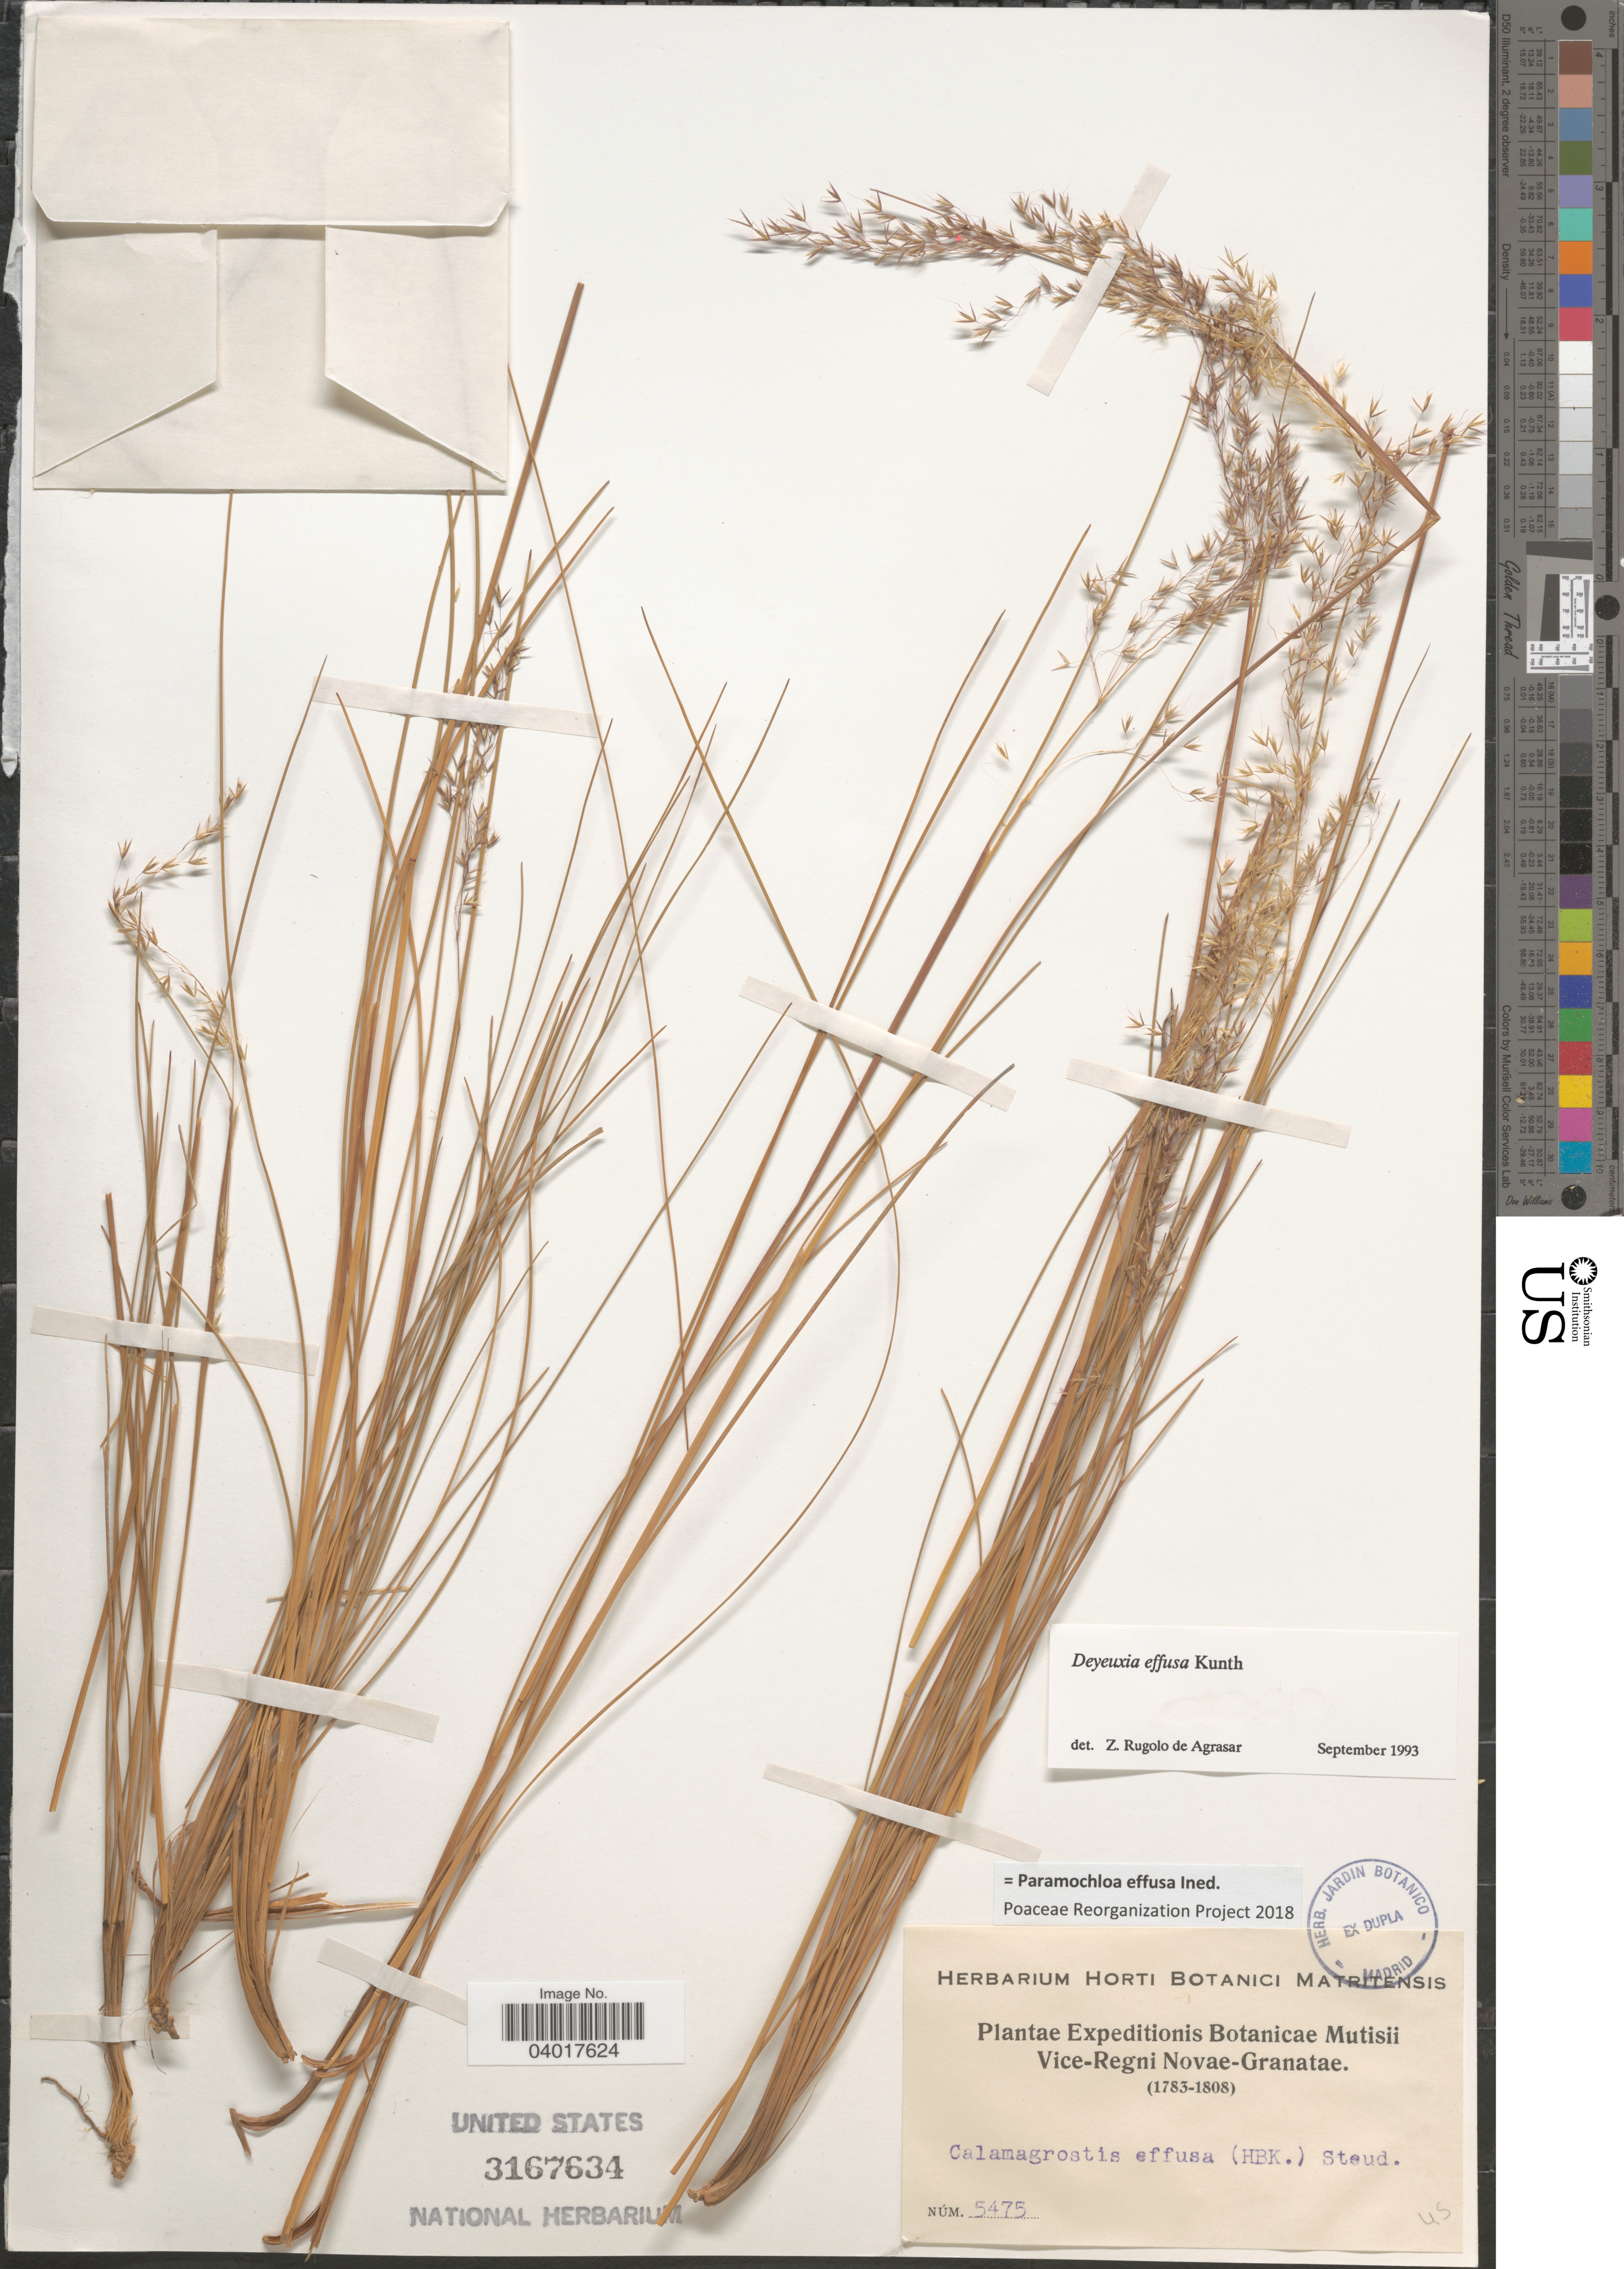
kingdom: Plantae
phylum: Tracheophyta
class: Liliopsida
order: Poales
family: Poaceae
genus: Paramochloa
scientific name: Paramochloa effusa ined.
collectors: Expeditions Botanicae Mutisii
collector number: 5475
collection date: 1783/1808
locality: Vice-Regni Novae-Granatae.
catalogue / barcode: US 3167634